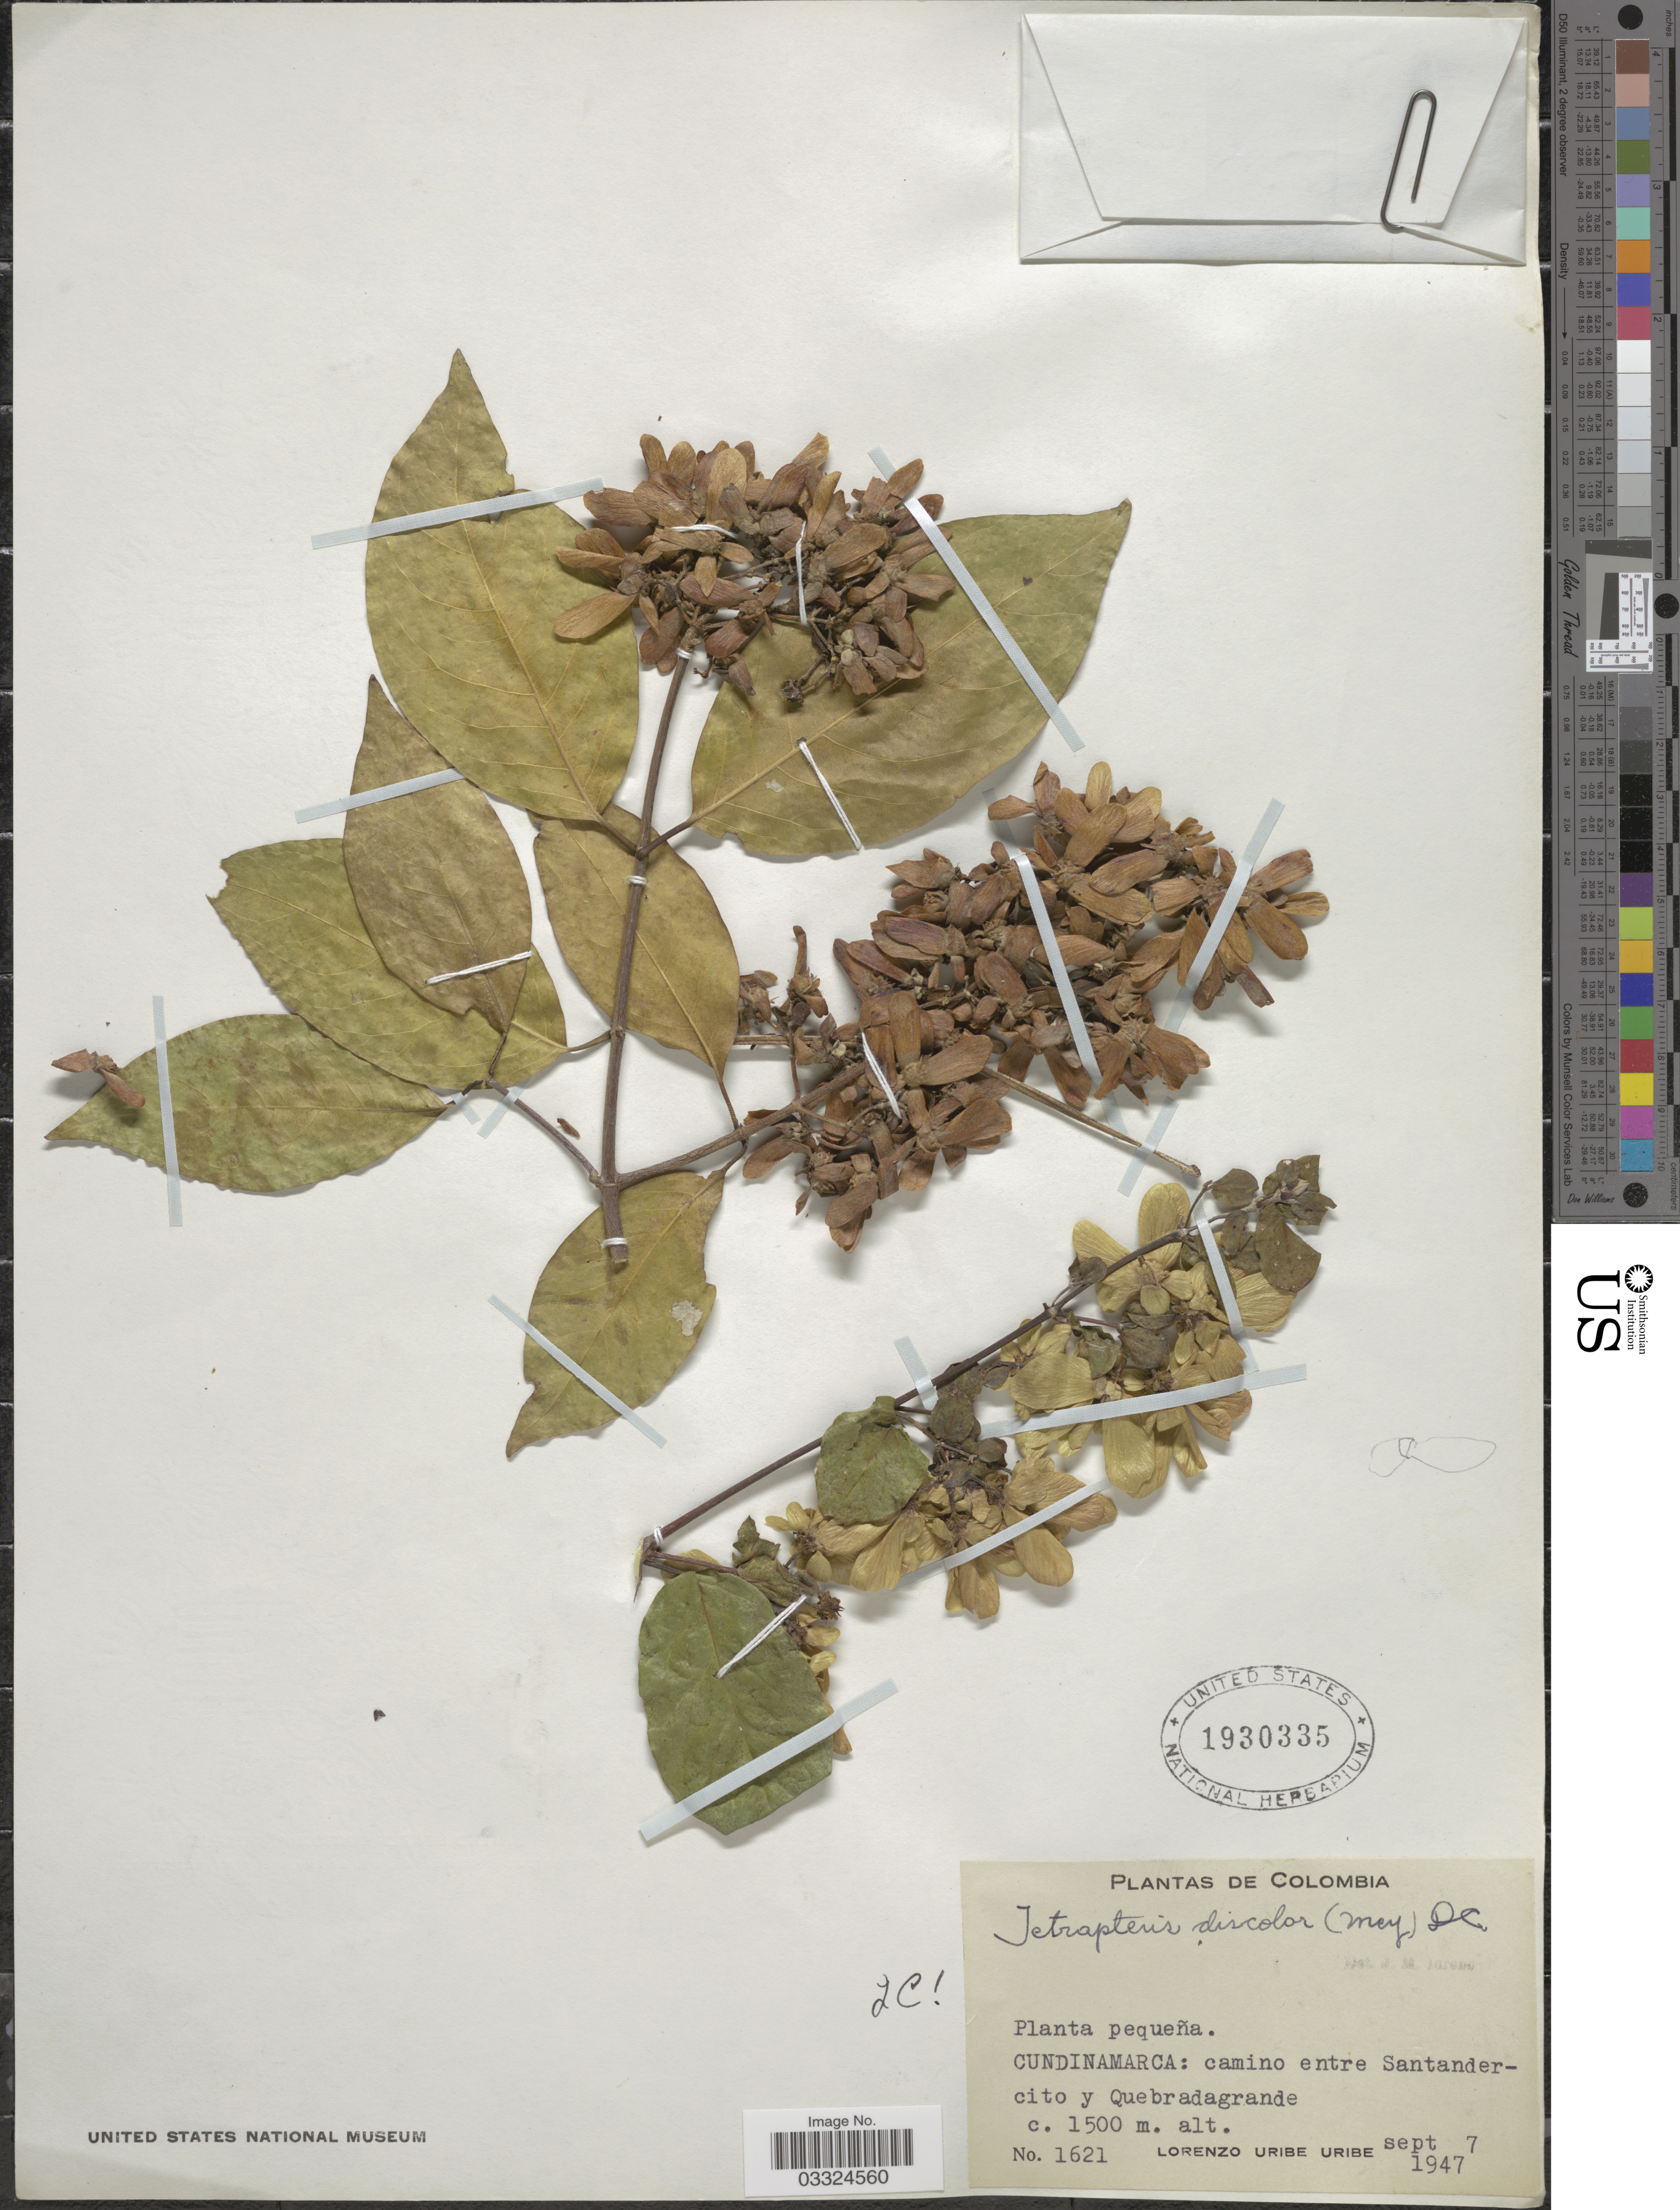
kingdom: Plantae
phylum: Tracheophyta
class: Magnoliopsida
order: Malpighiales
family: Malpighiaceae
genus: Tetrapterys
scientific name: Tetrapterys discolor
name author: (G. Mey.) DC.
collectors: L. Uribe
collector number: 1621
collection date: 1947-09-07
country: Colombia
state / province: Cundinamarca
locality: Camino entre Santander-cito y Quebradagrande.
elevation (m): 1500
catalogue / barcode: US 1930335